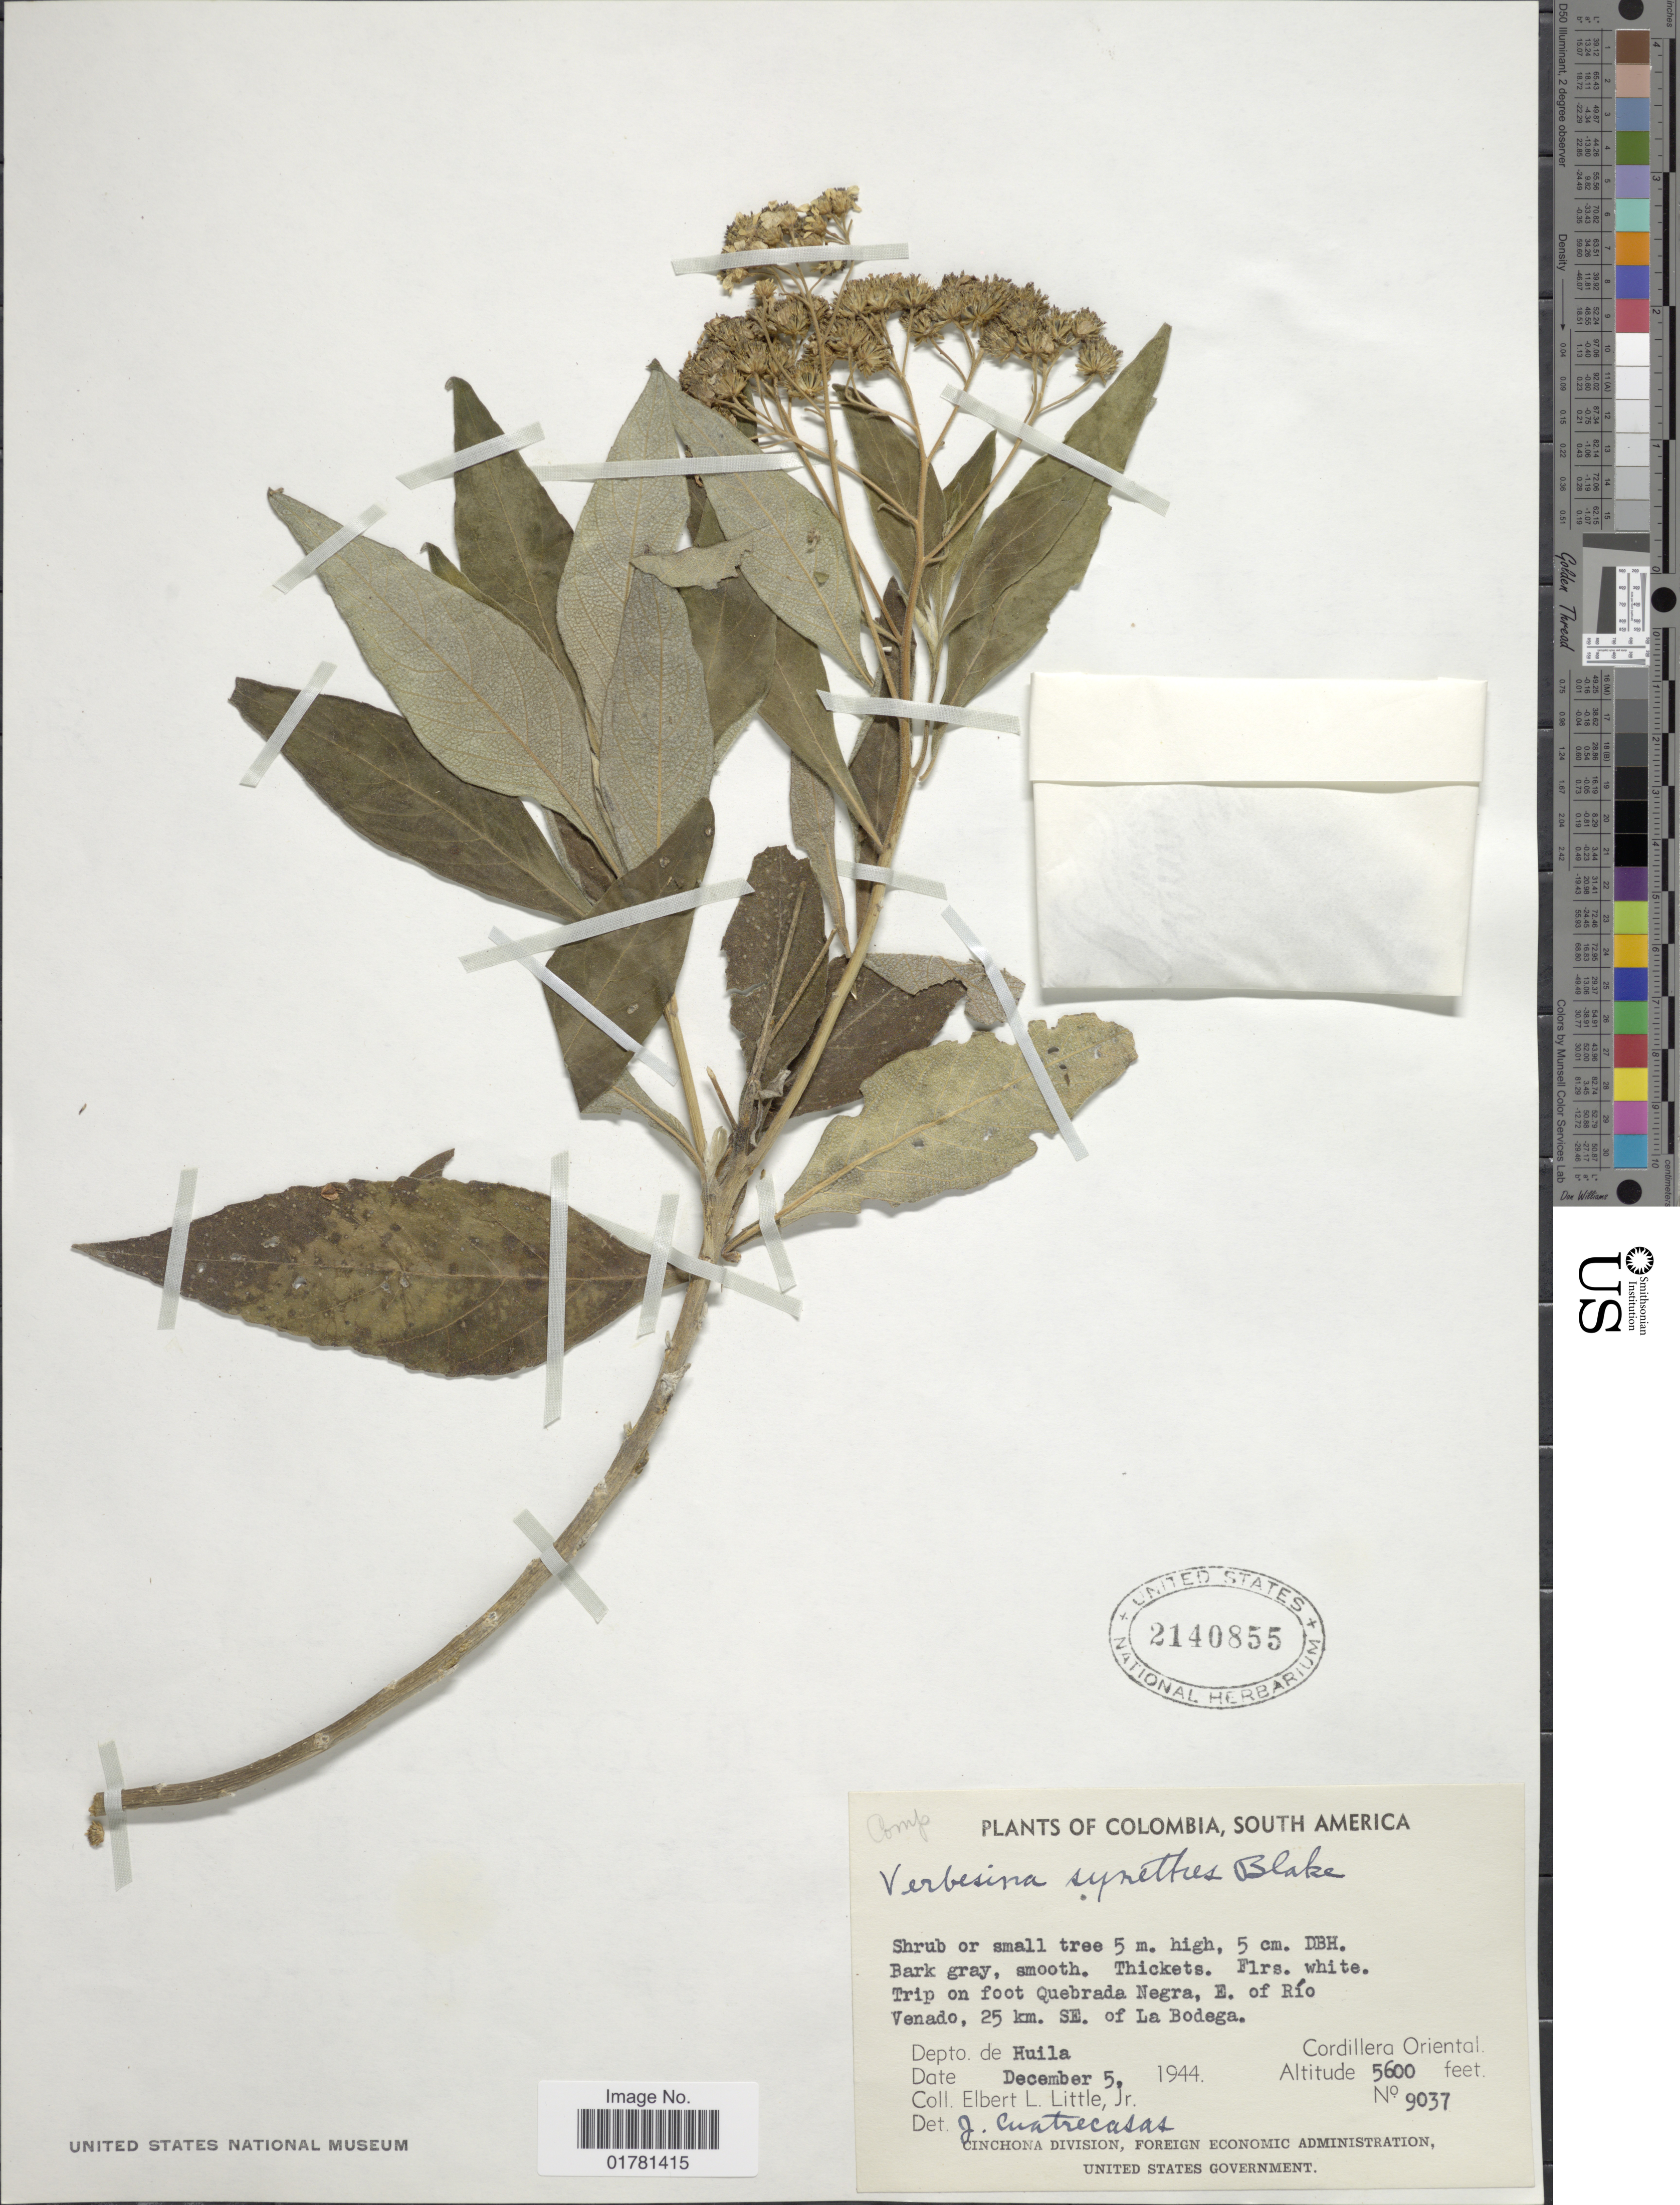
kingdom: Plantae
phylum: Tracheophyta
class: Magnoliopsida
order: Asterales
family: Asteraceae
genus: Verbesina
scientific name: Verbesina synethes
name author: S.F. Blake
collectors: E. L. Little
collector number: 9037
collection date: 1944-12-05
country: Colombia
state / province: Huila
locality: Trip on foot Quebrada Negra, E of Río venado, 25 km SE of La Bodega, Depto de Huila, Cordillera Oriental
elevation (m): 1707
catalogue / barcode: US 2140855